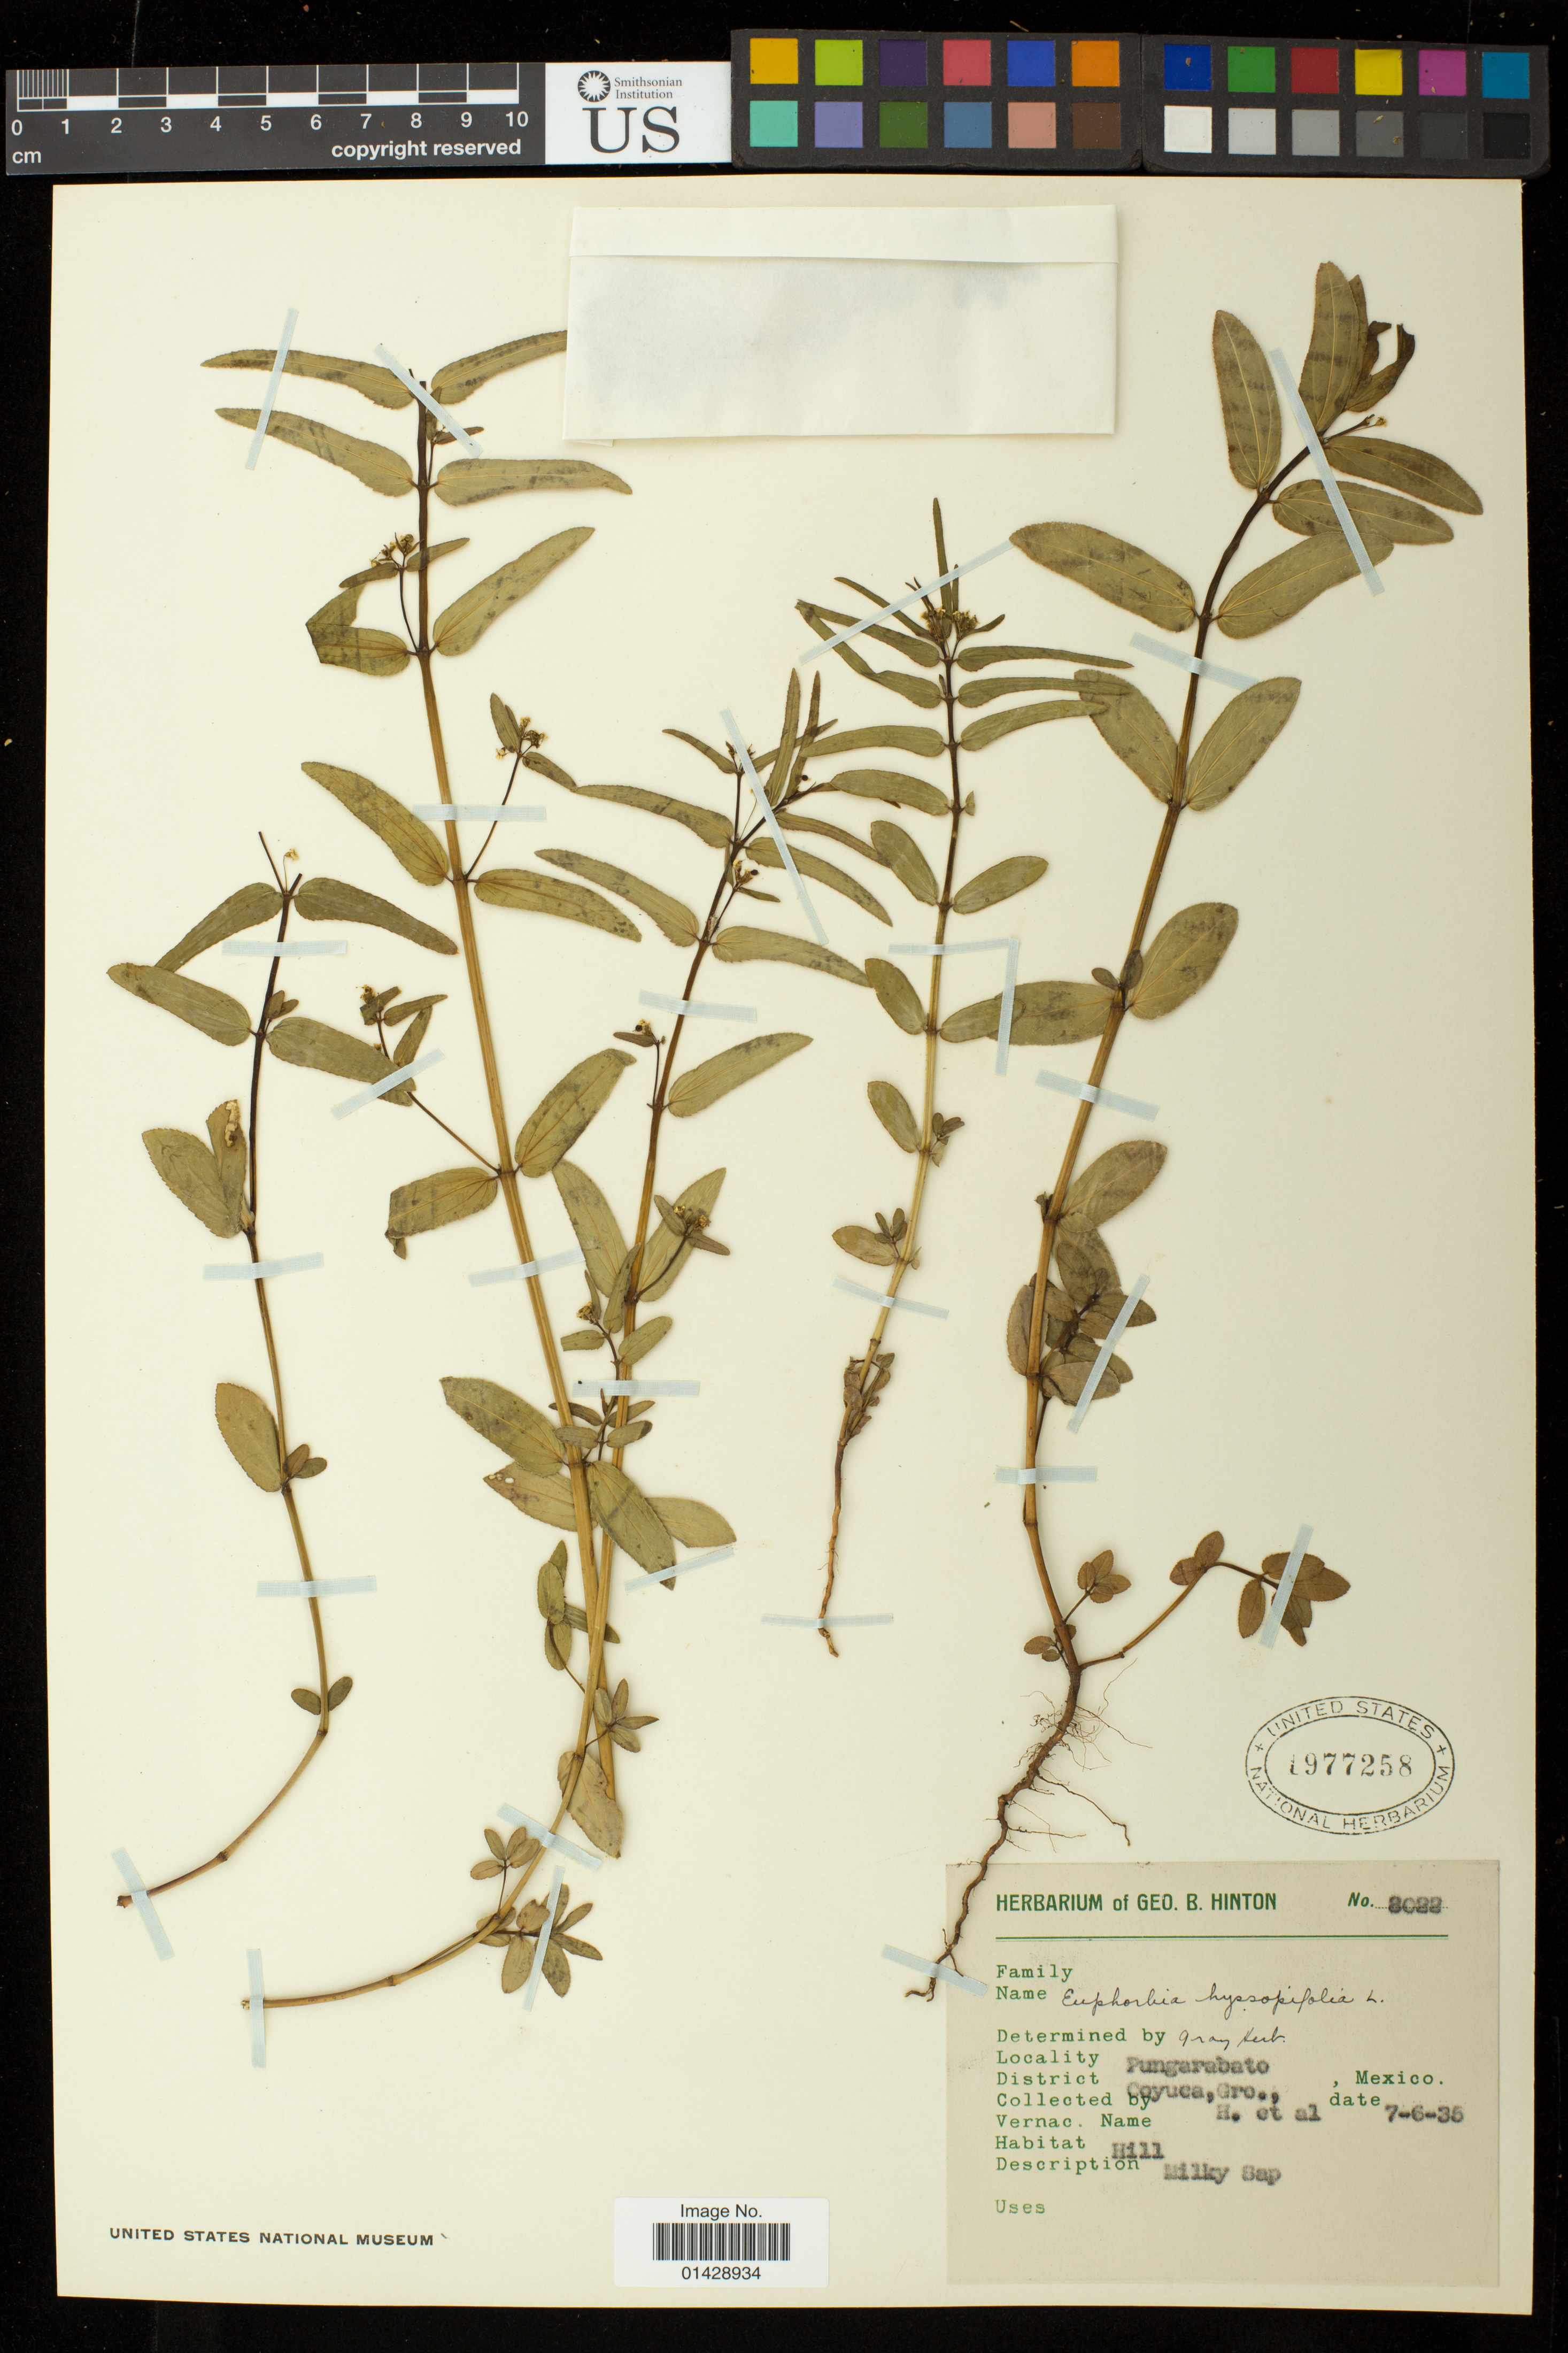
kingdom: Plantae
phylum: Tracheophyta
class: Magnoliopsida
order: Malpighiales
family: Euphorbiaceae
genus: Euphorbia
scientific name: Euphorbia hyssopifolia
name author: L.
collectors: G. B. Hinton & et al.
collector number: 8022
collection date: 1935-06-07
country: Mexico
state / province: Guerrero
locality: Pungarabato, Coyuca, Gro.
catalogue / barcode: US 1977258